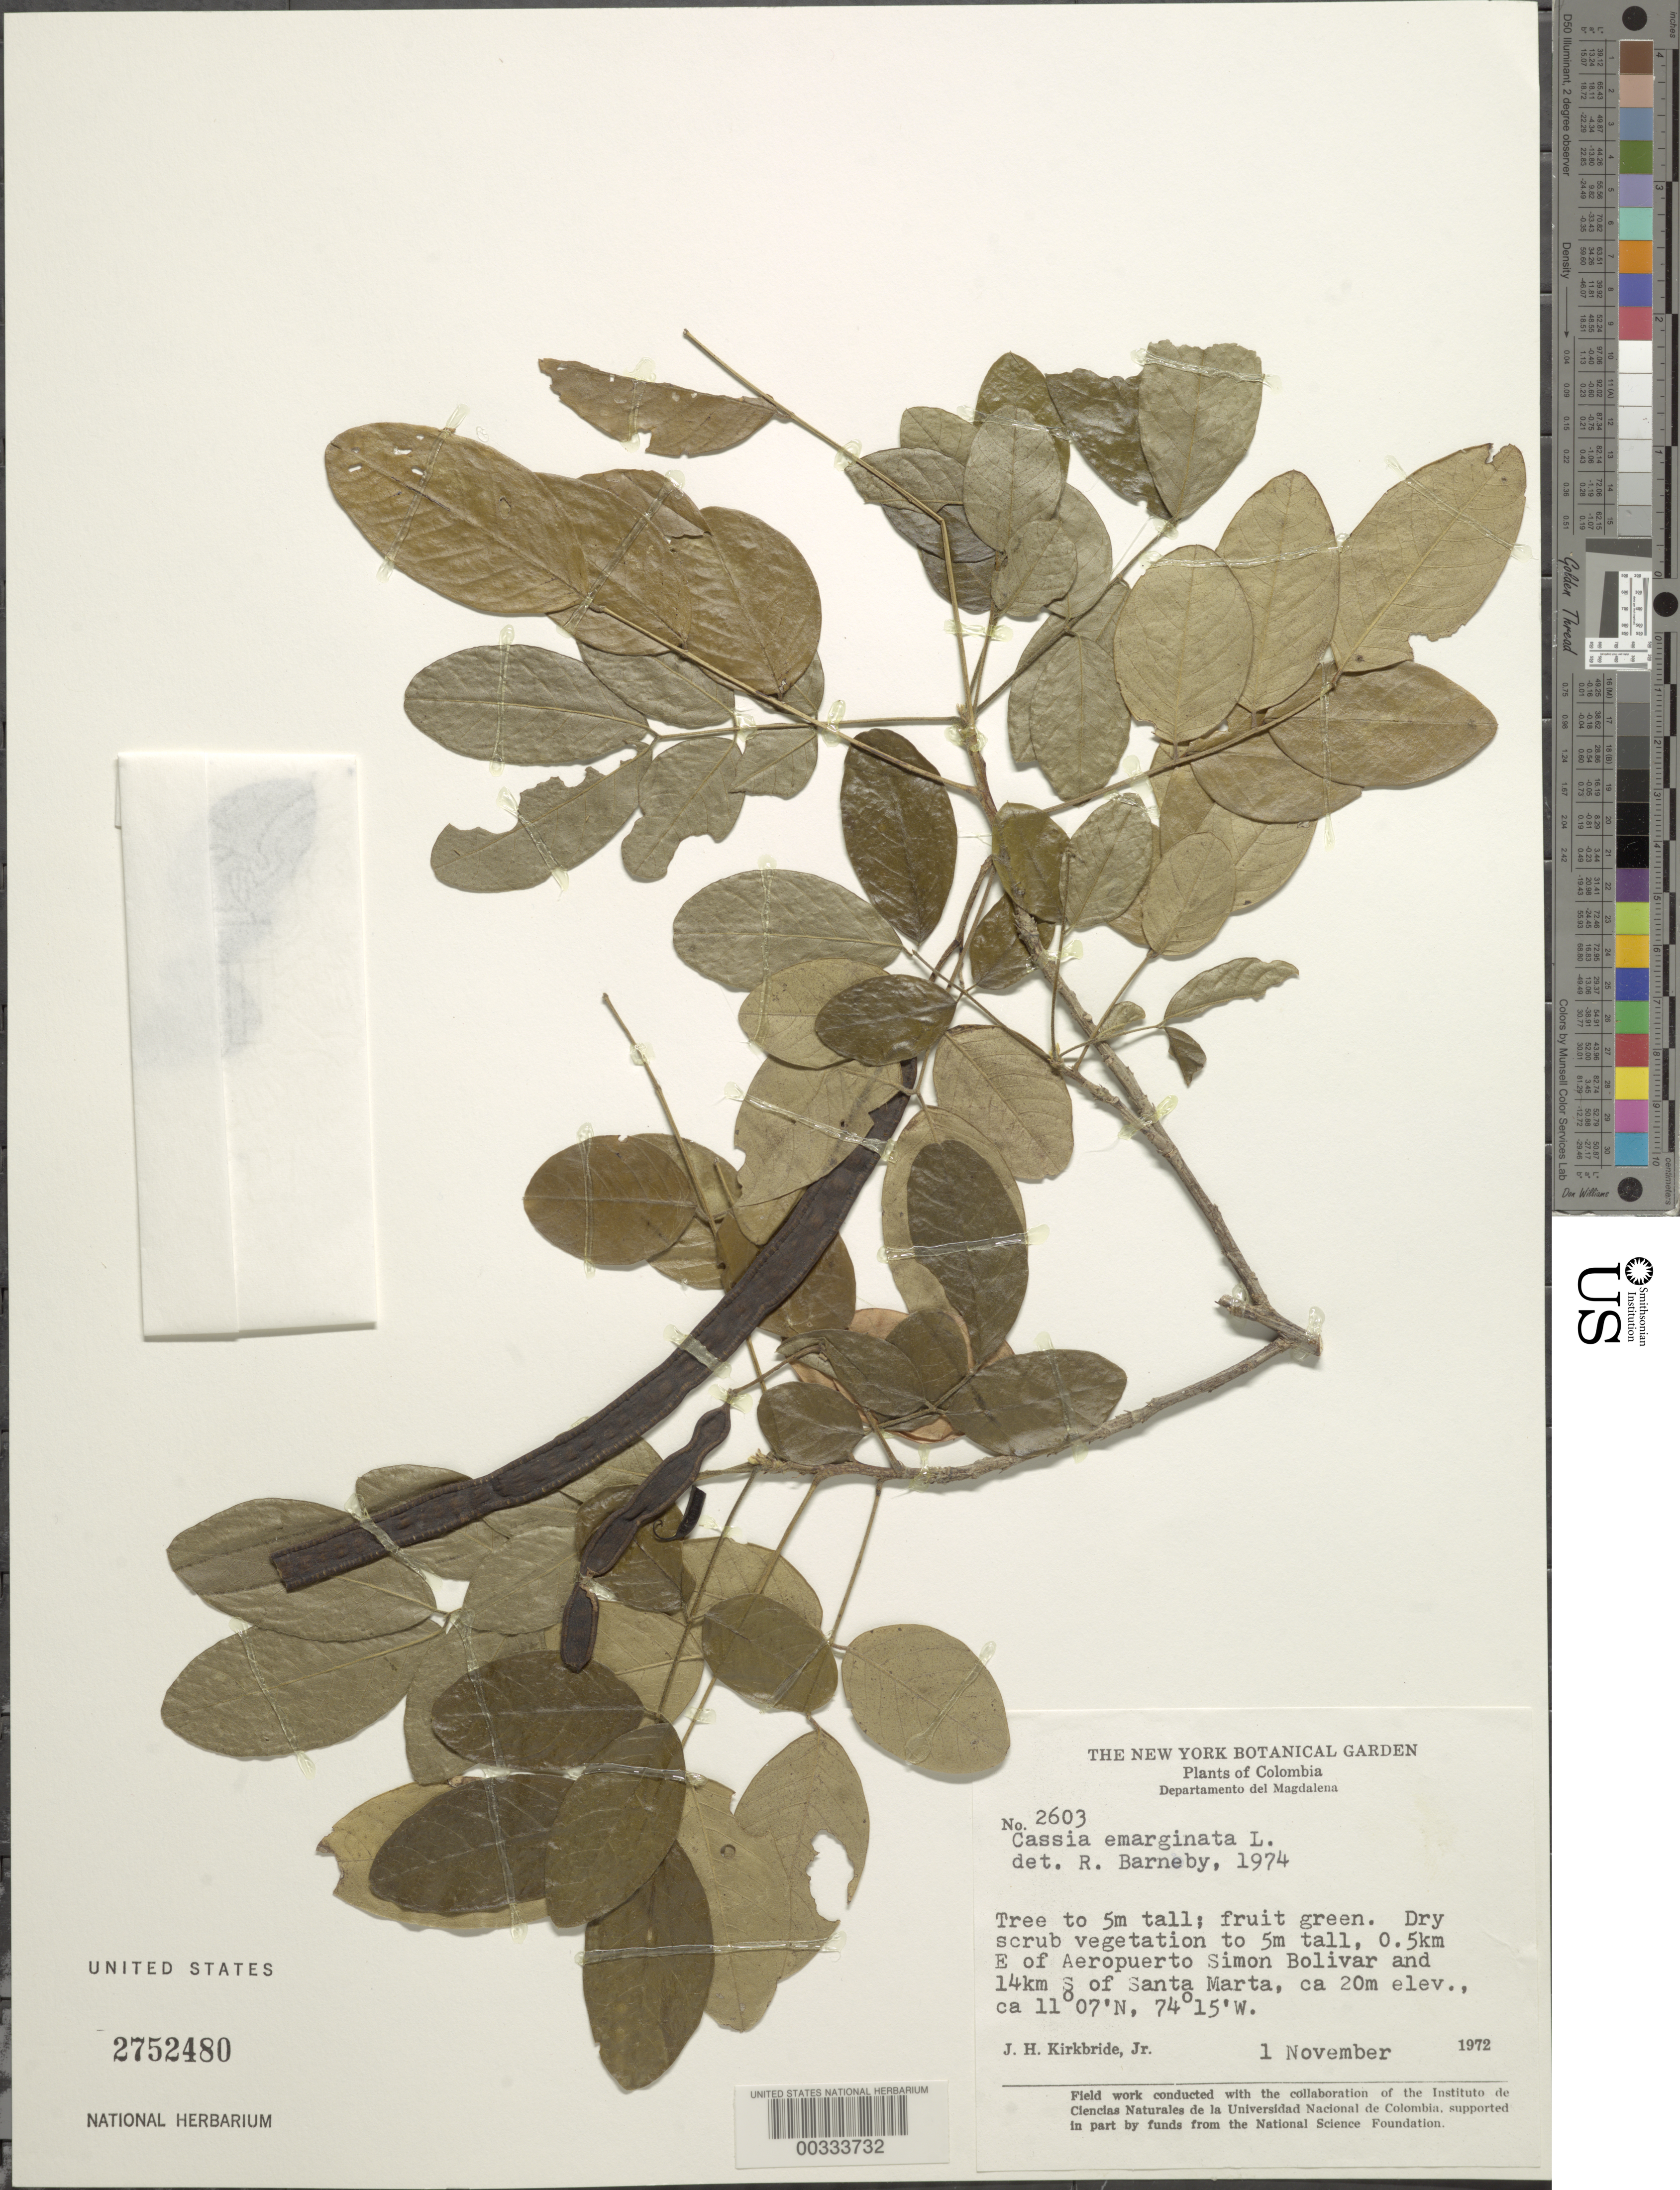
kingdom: Plantae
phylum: Tracheophyta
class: Magnoliopsida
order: Fabales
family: Fabaceae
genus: Senna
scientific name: Senna atomaria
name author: (L.) H.S. Irwin & Barneby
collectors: J. H. Kirkbride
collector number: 2603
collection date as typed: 01 Nov 1972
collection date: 1972-11-01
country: Colombia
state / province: Magdalena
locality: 0.5 km E of Aeropuerto simon Bolivar and 14 km S of Santa Marta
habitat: Dry scrub vegetation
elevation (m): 20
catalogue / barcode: US 2752480